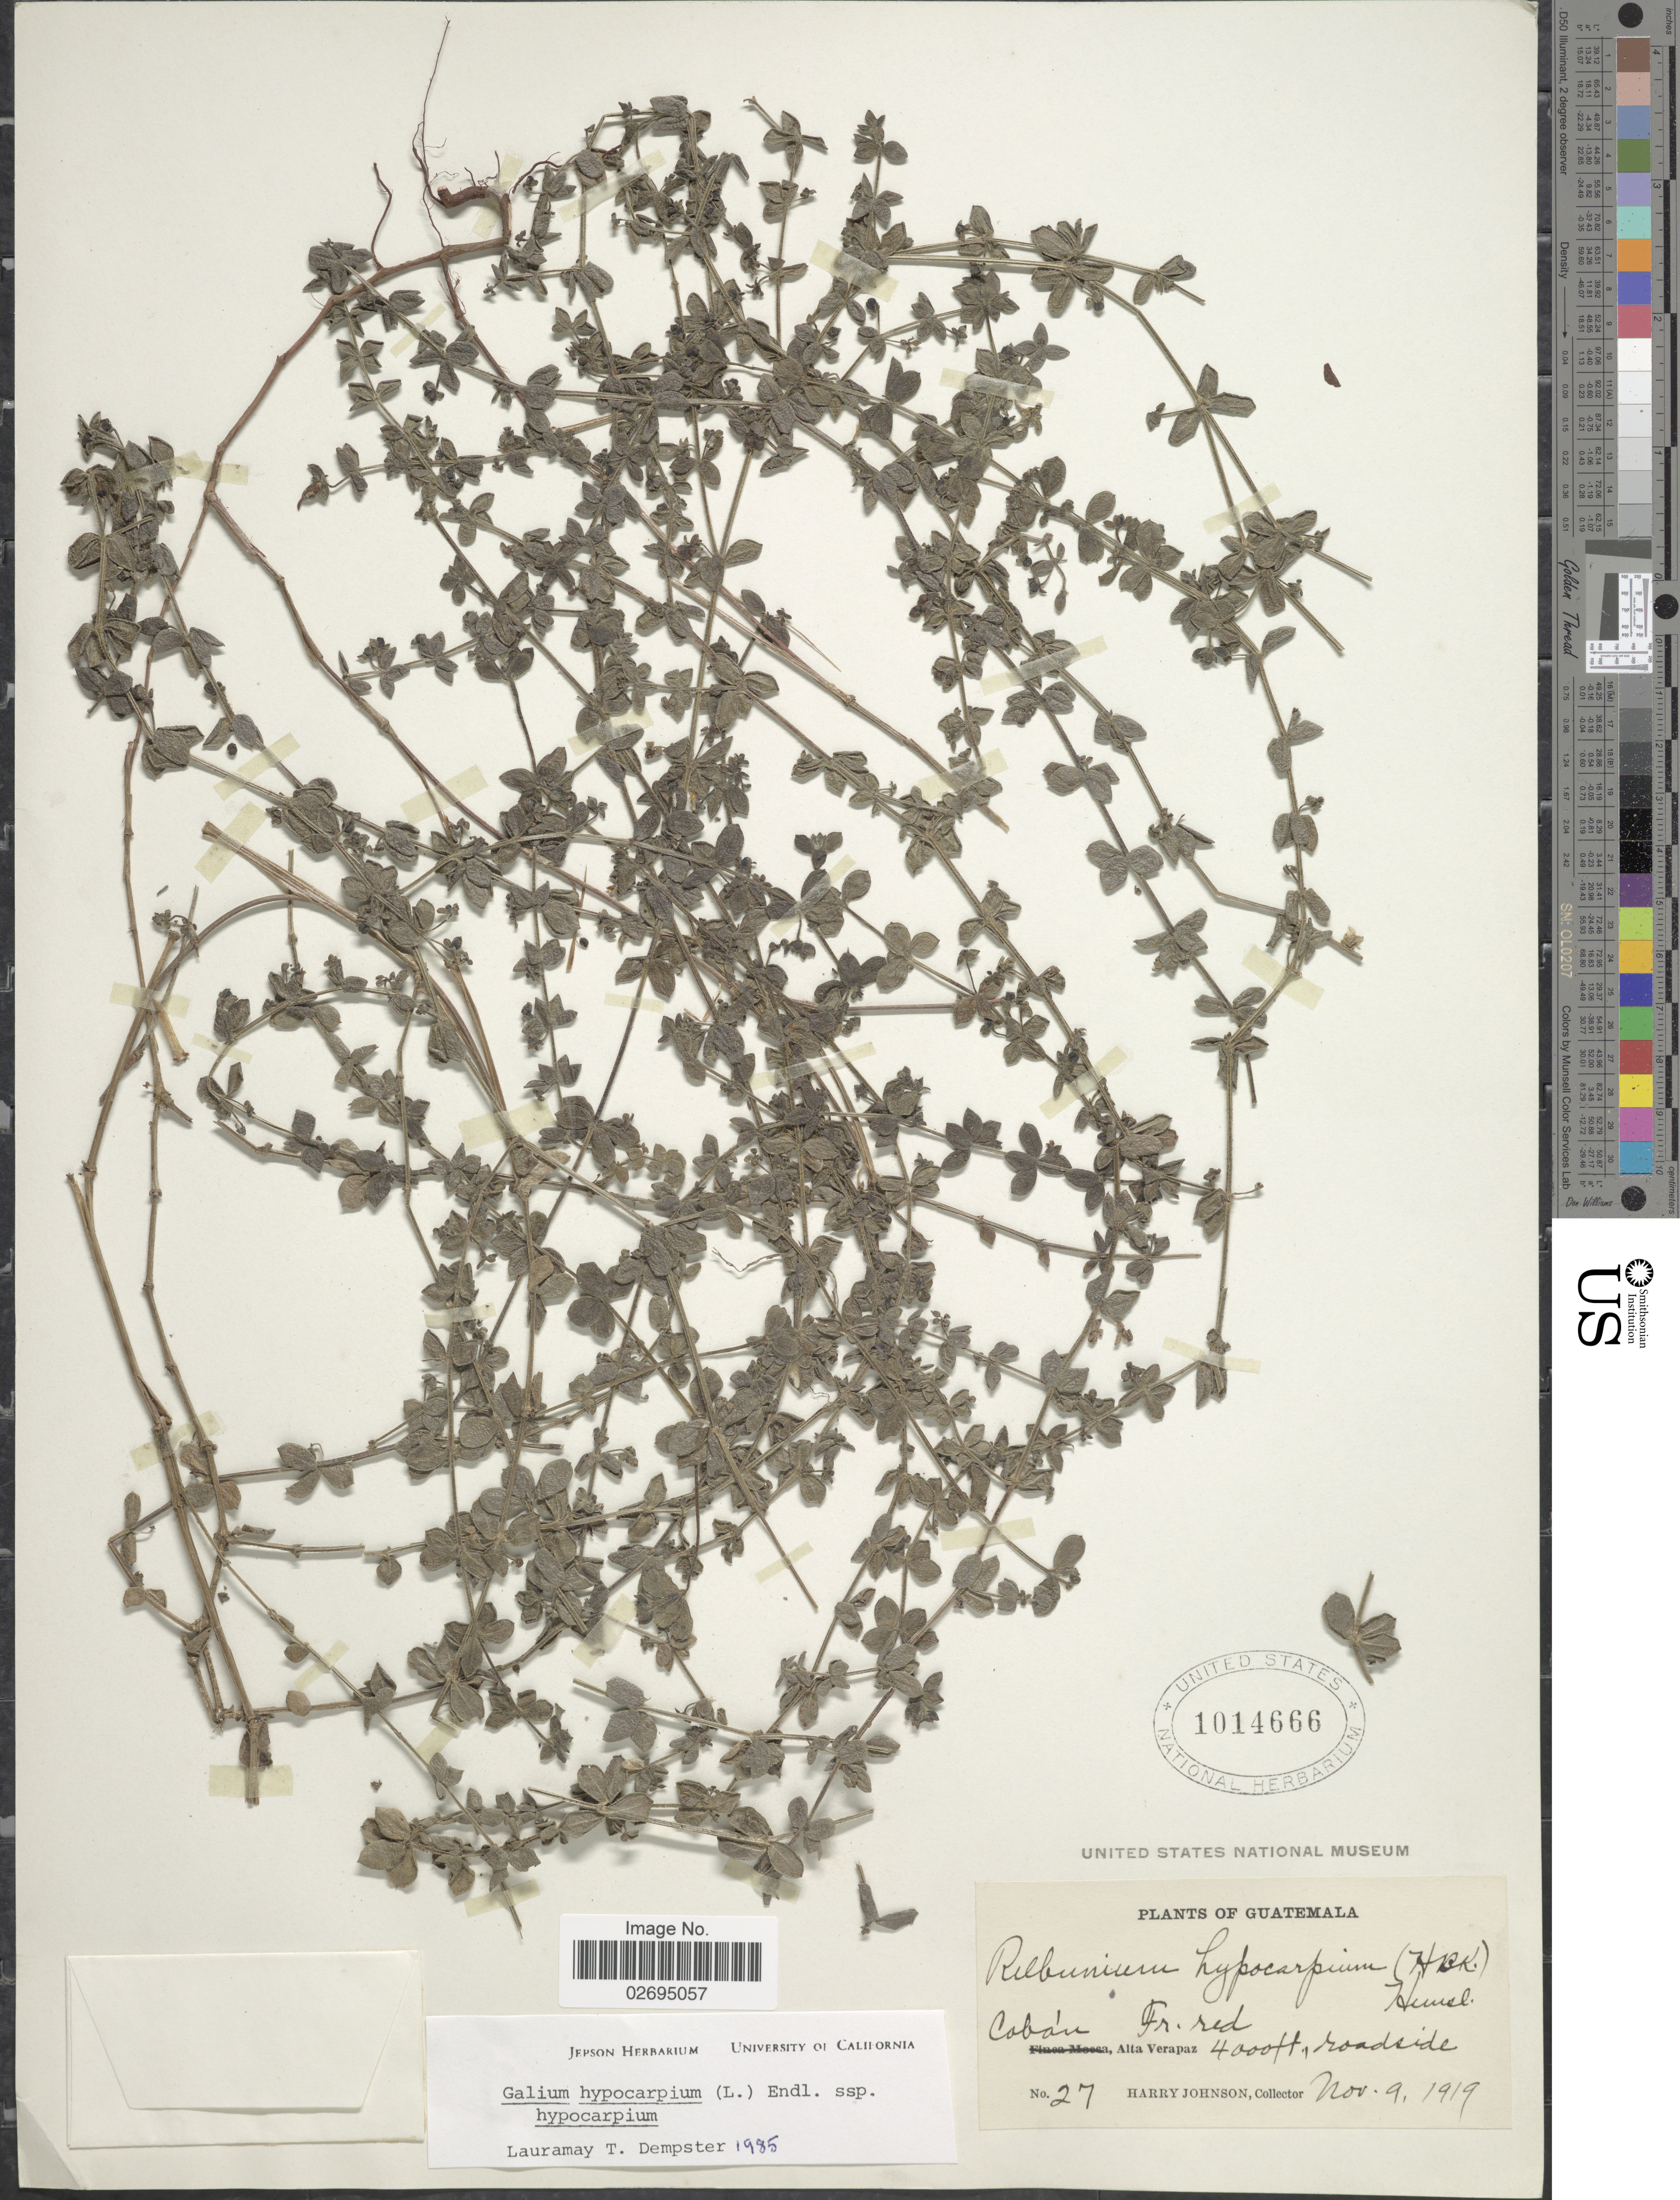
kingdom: Plantae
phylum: Tracheophyta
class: Magnoliopsida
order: Gentianales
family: Rubiaceae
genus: Galium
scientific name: Galium hypocarpium subsp. hypocarpium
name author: (L.) Endl. ex Griseb.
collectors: H. Johnson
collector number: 27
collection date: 1919-11-09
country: Guatemala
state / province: Alta Verapaz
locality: Cobán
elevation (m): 1219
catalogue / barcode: US 1014666